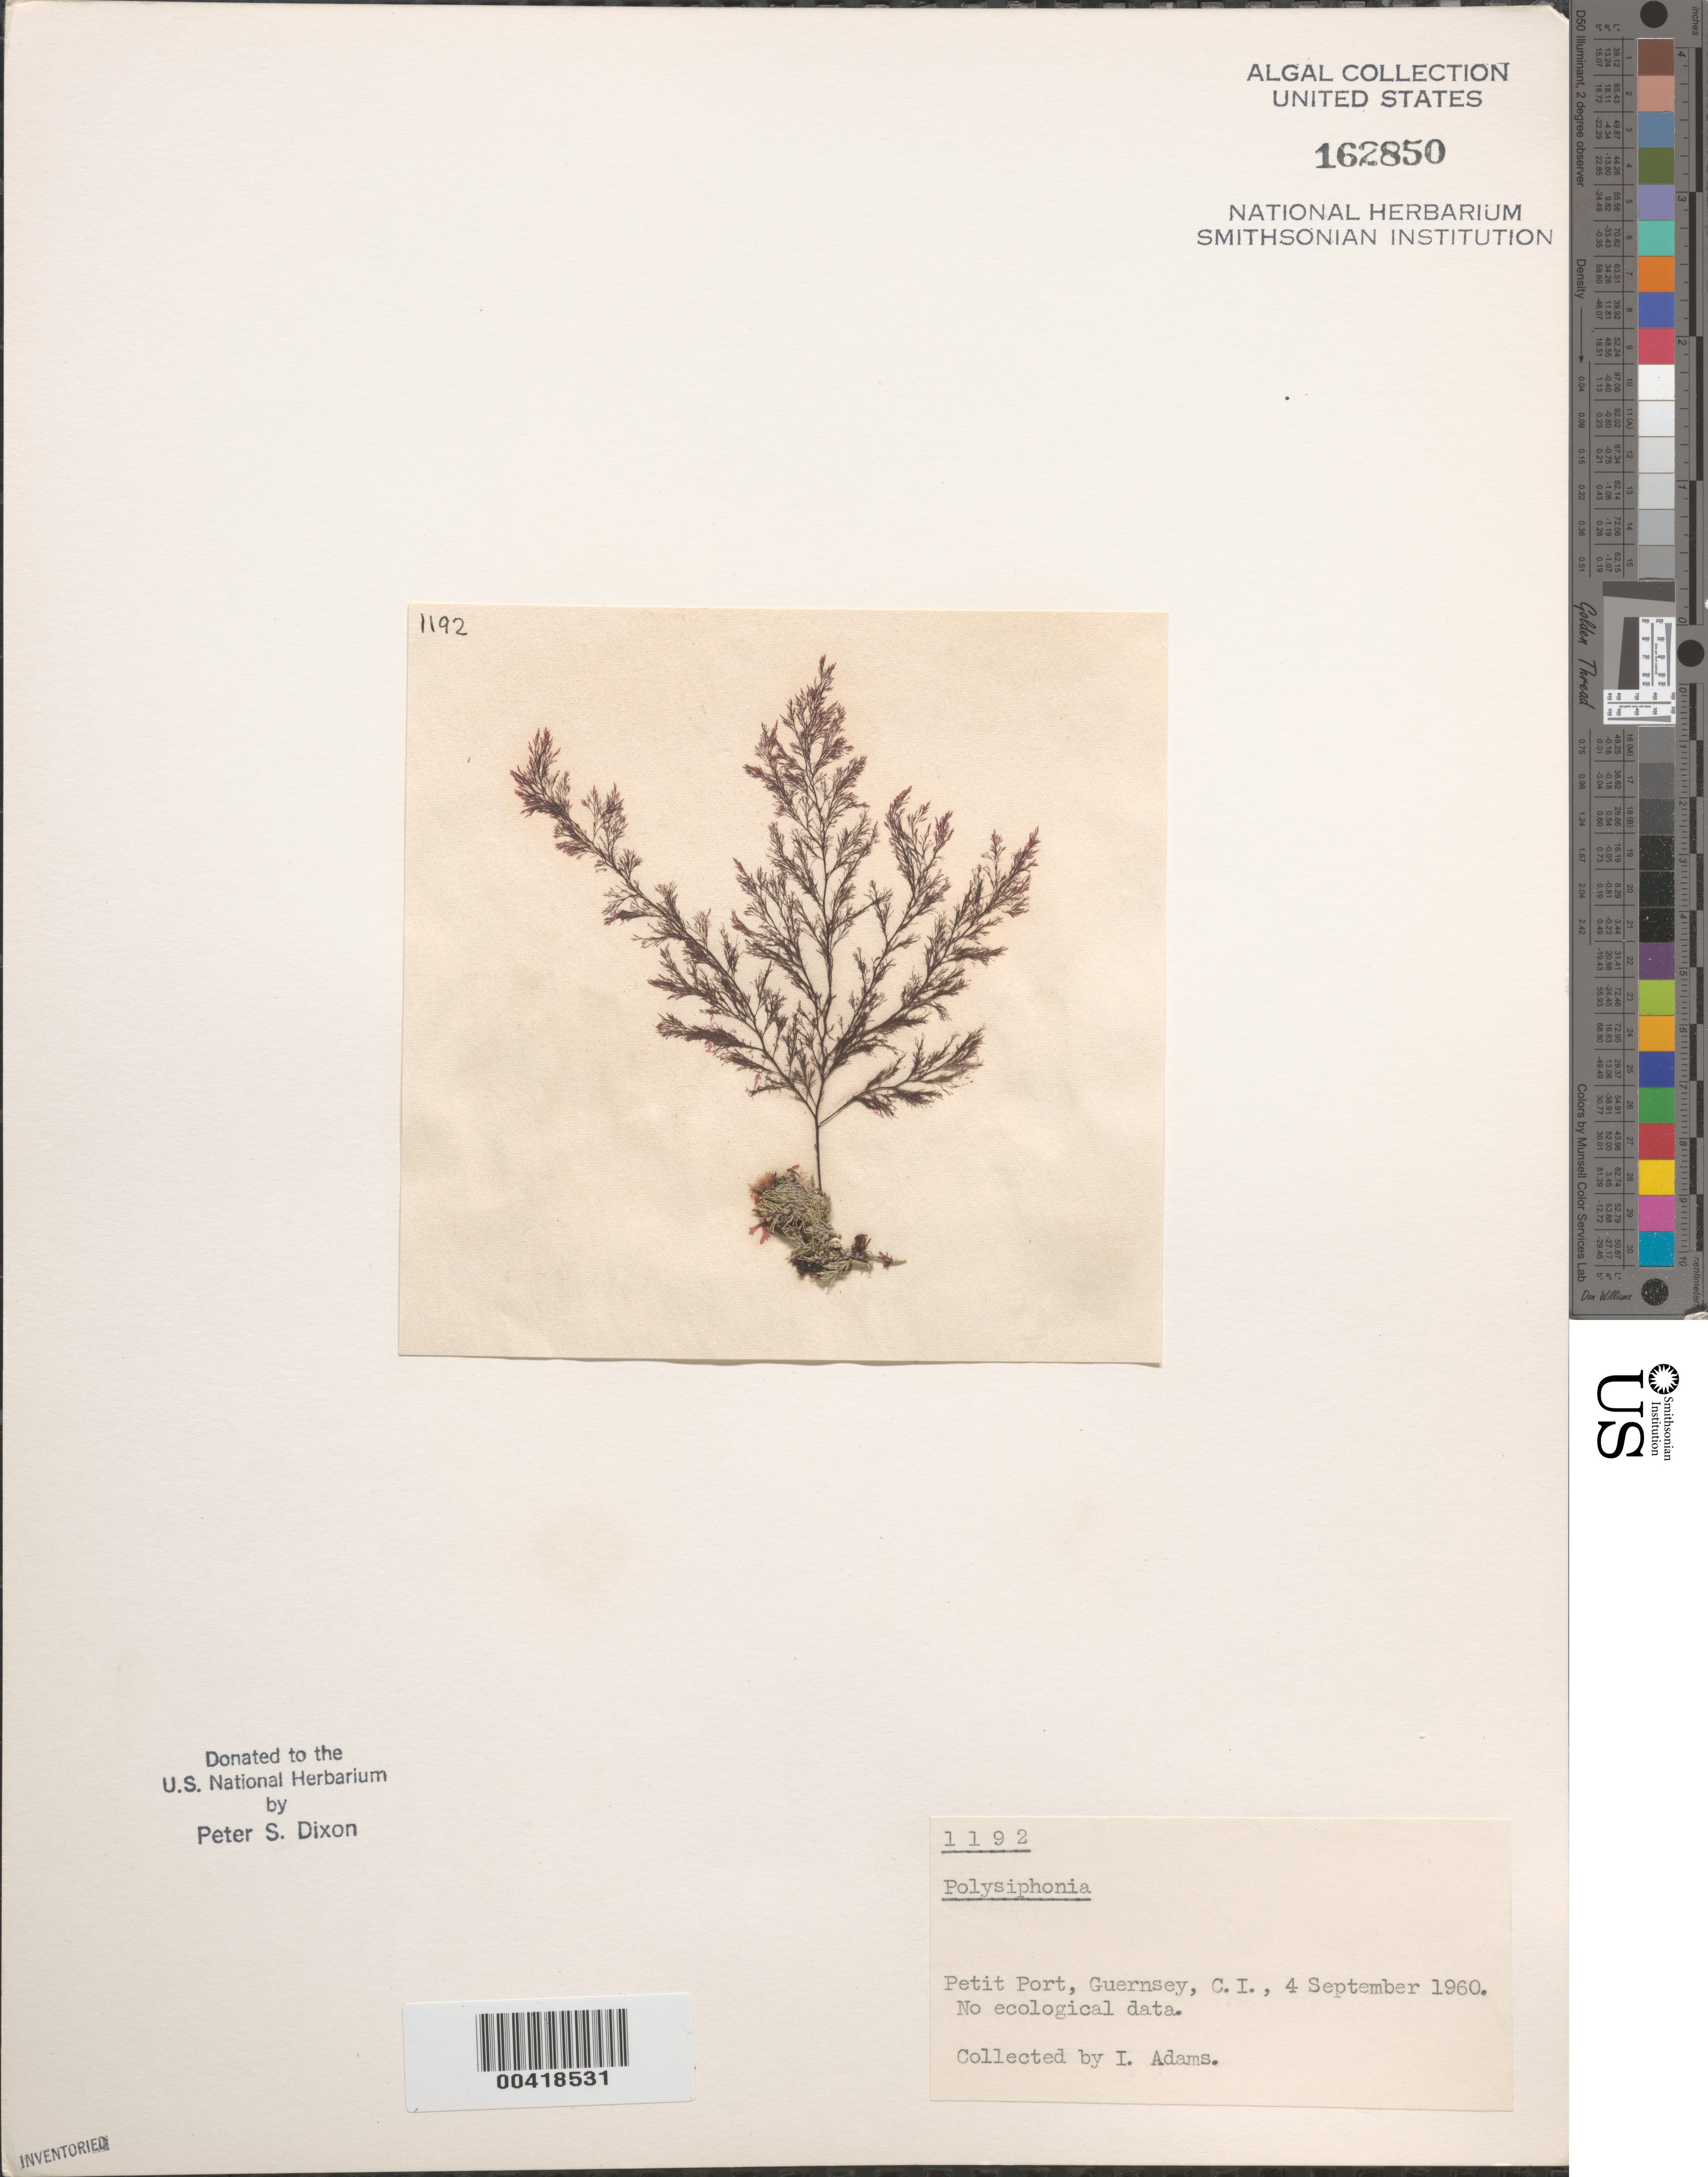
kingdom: Plantae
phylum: Rhodophyta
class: Florideophyceae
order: Ceramiales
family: Rhodomelaceae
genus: Polysiphonia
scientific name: Polysiphonia sp.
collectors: I. Adams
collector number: PSD 1192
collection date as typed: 04 Sep 1960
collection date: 1960-09-04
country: United Kingdom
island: Guernsey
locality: Petit Port. Bailiwick of Guernsey.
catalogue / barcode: US 162850